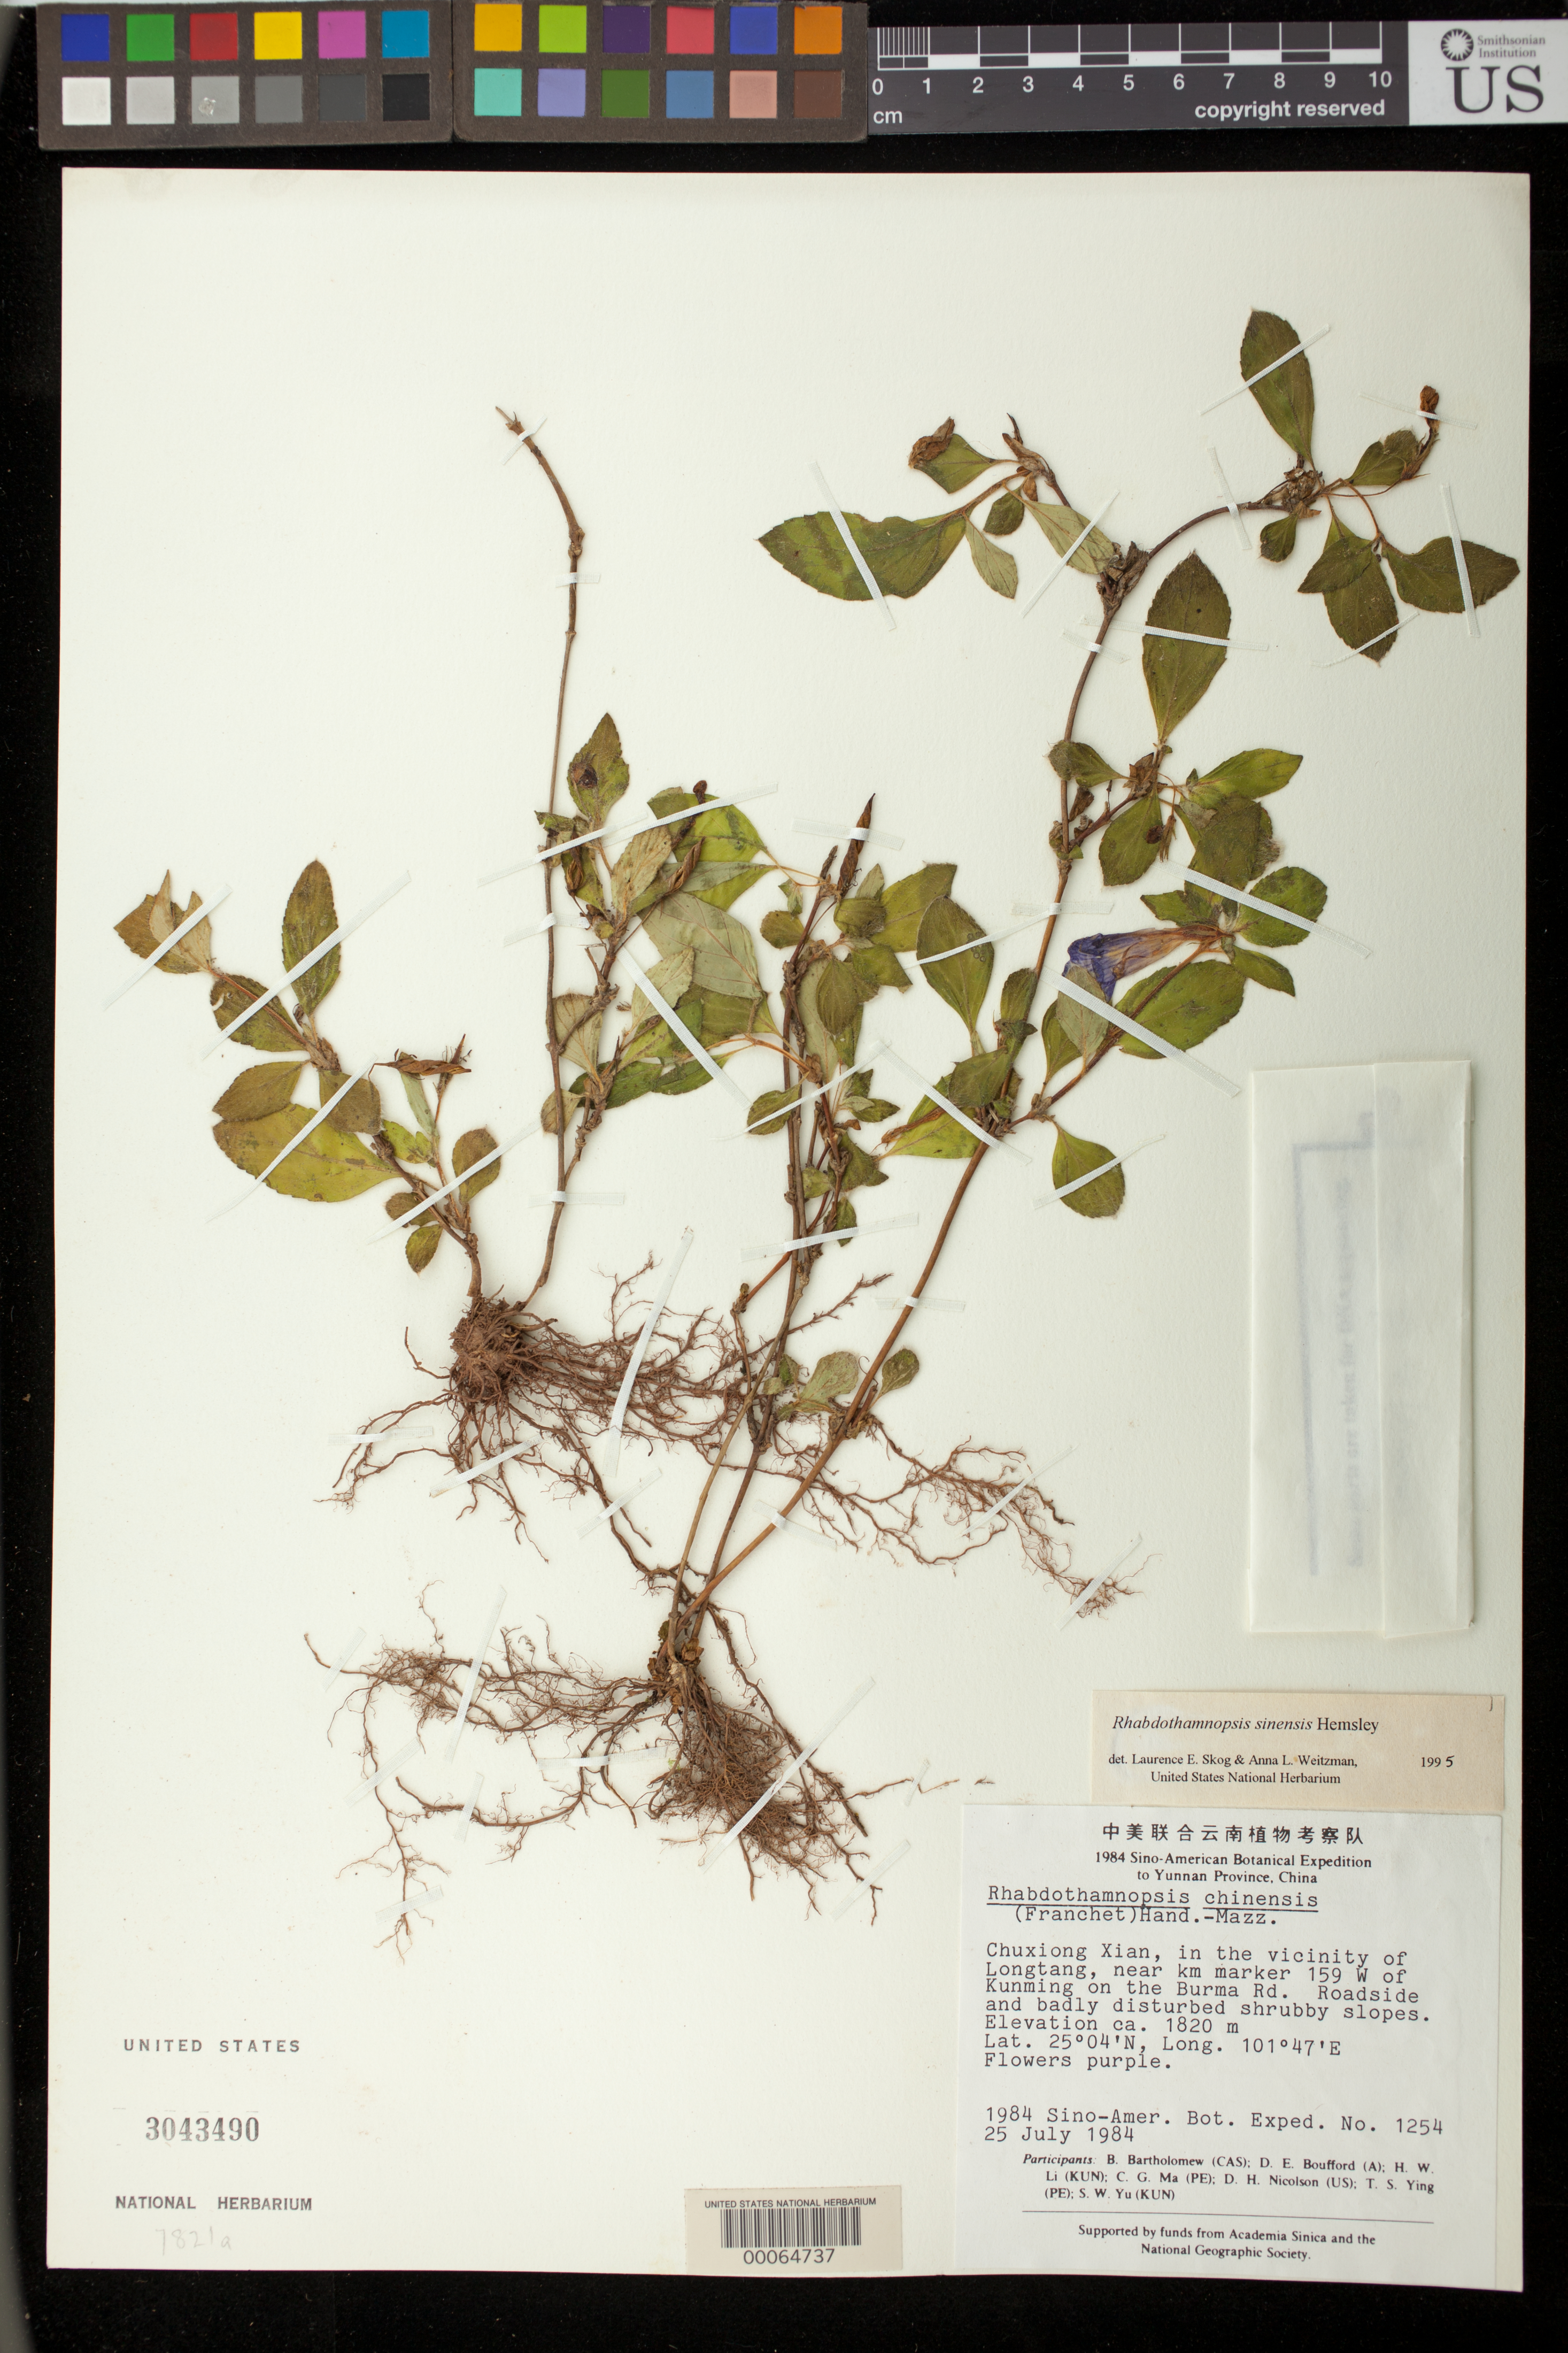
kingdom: Plantae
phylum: Tracheophyta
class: Magnoliopsida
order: Lamiales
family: Gesneriaceae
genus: Rhabdothamnopsis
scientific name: Rhabdothamnopsis sinensis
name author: Hemsl.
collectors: B. Bartholomew, D. E. Boufford, H. W. Li, C. Ma, D. H. Nicolson, T. Ying & S. Yu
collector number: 1254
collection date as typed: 25 Jul 1984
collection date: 1984-07-25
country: China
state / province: Yunnan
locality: Chuxiong xian, in the vicinity of longtang, near km marker 159 w of kunming on the burma rd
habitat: Roadside and badly disturbed shrubby slopes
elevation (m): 1820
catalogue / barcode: US 3043490